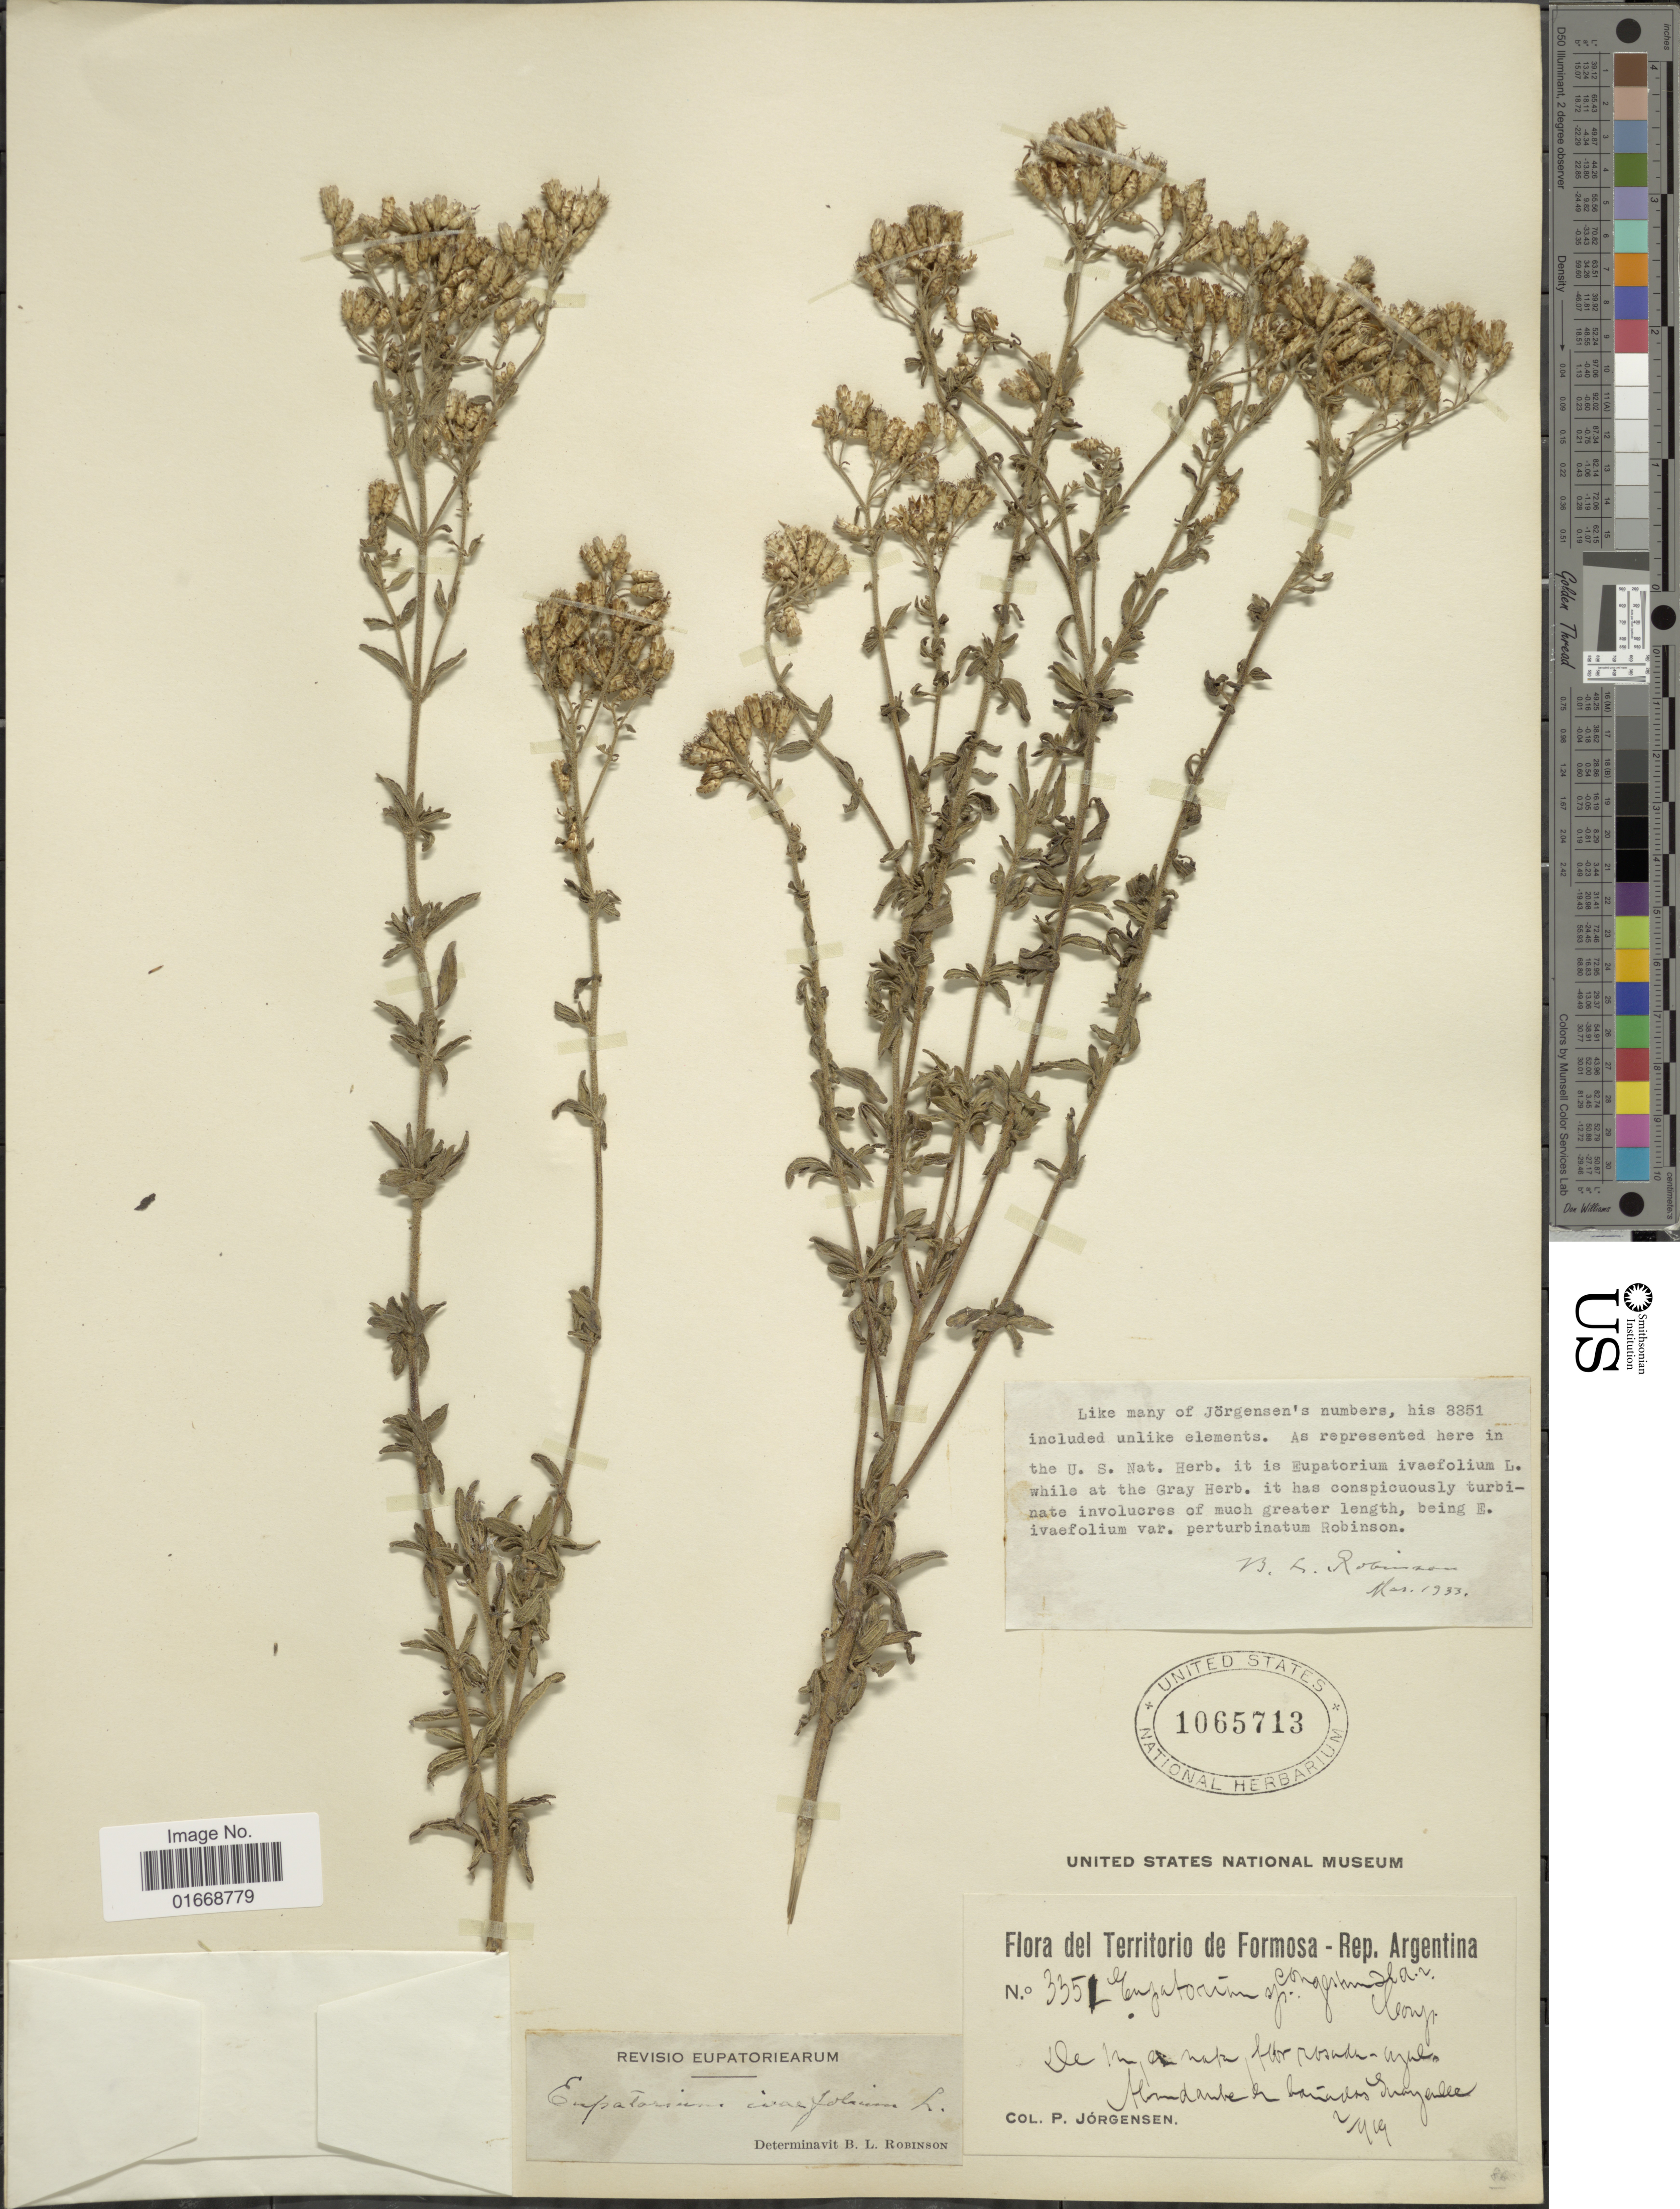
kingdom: Plantae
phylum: Tracheophyta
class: Magnoliopsida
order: Asterales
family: Asteraceae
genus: Chromolaena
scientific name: Chromolaena ivaefolia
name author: (L.) R.M. King & H. Rob.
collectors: P. Jörgensen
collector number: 3351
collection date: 1919-02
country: Argentina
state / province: Formosa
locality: Guayalec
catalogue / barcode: US 1065713